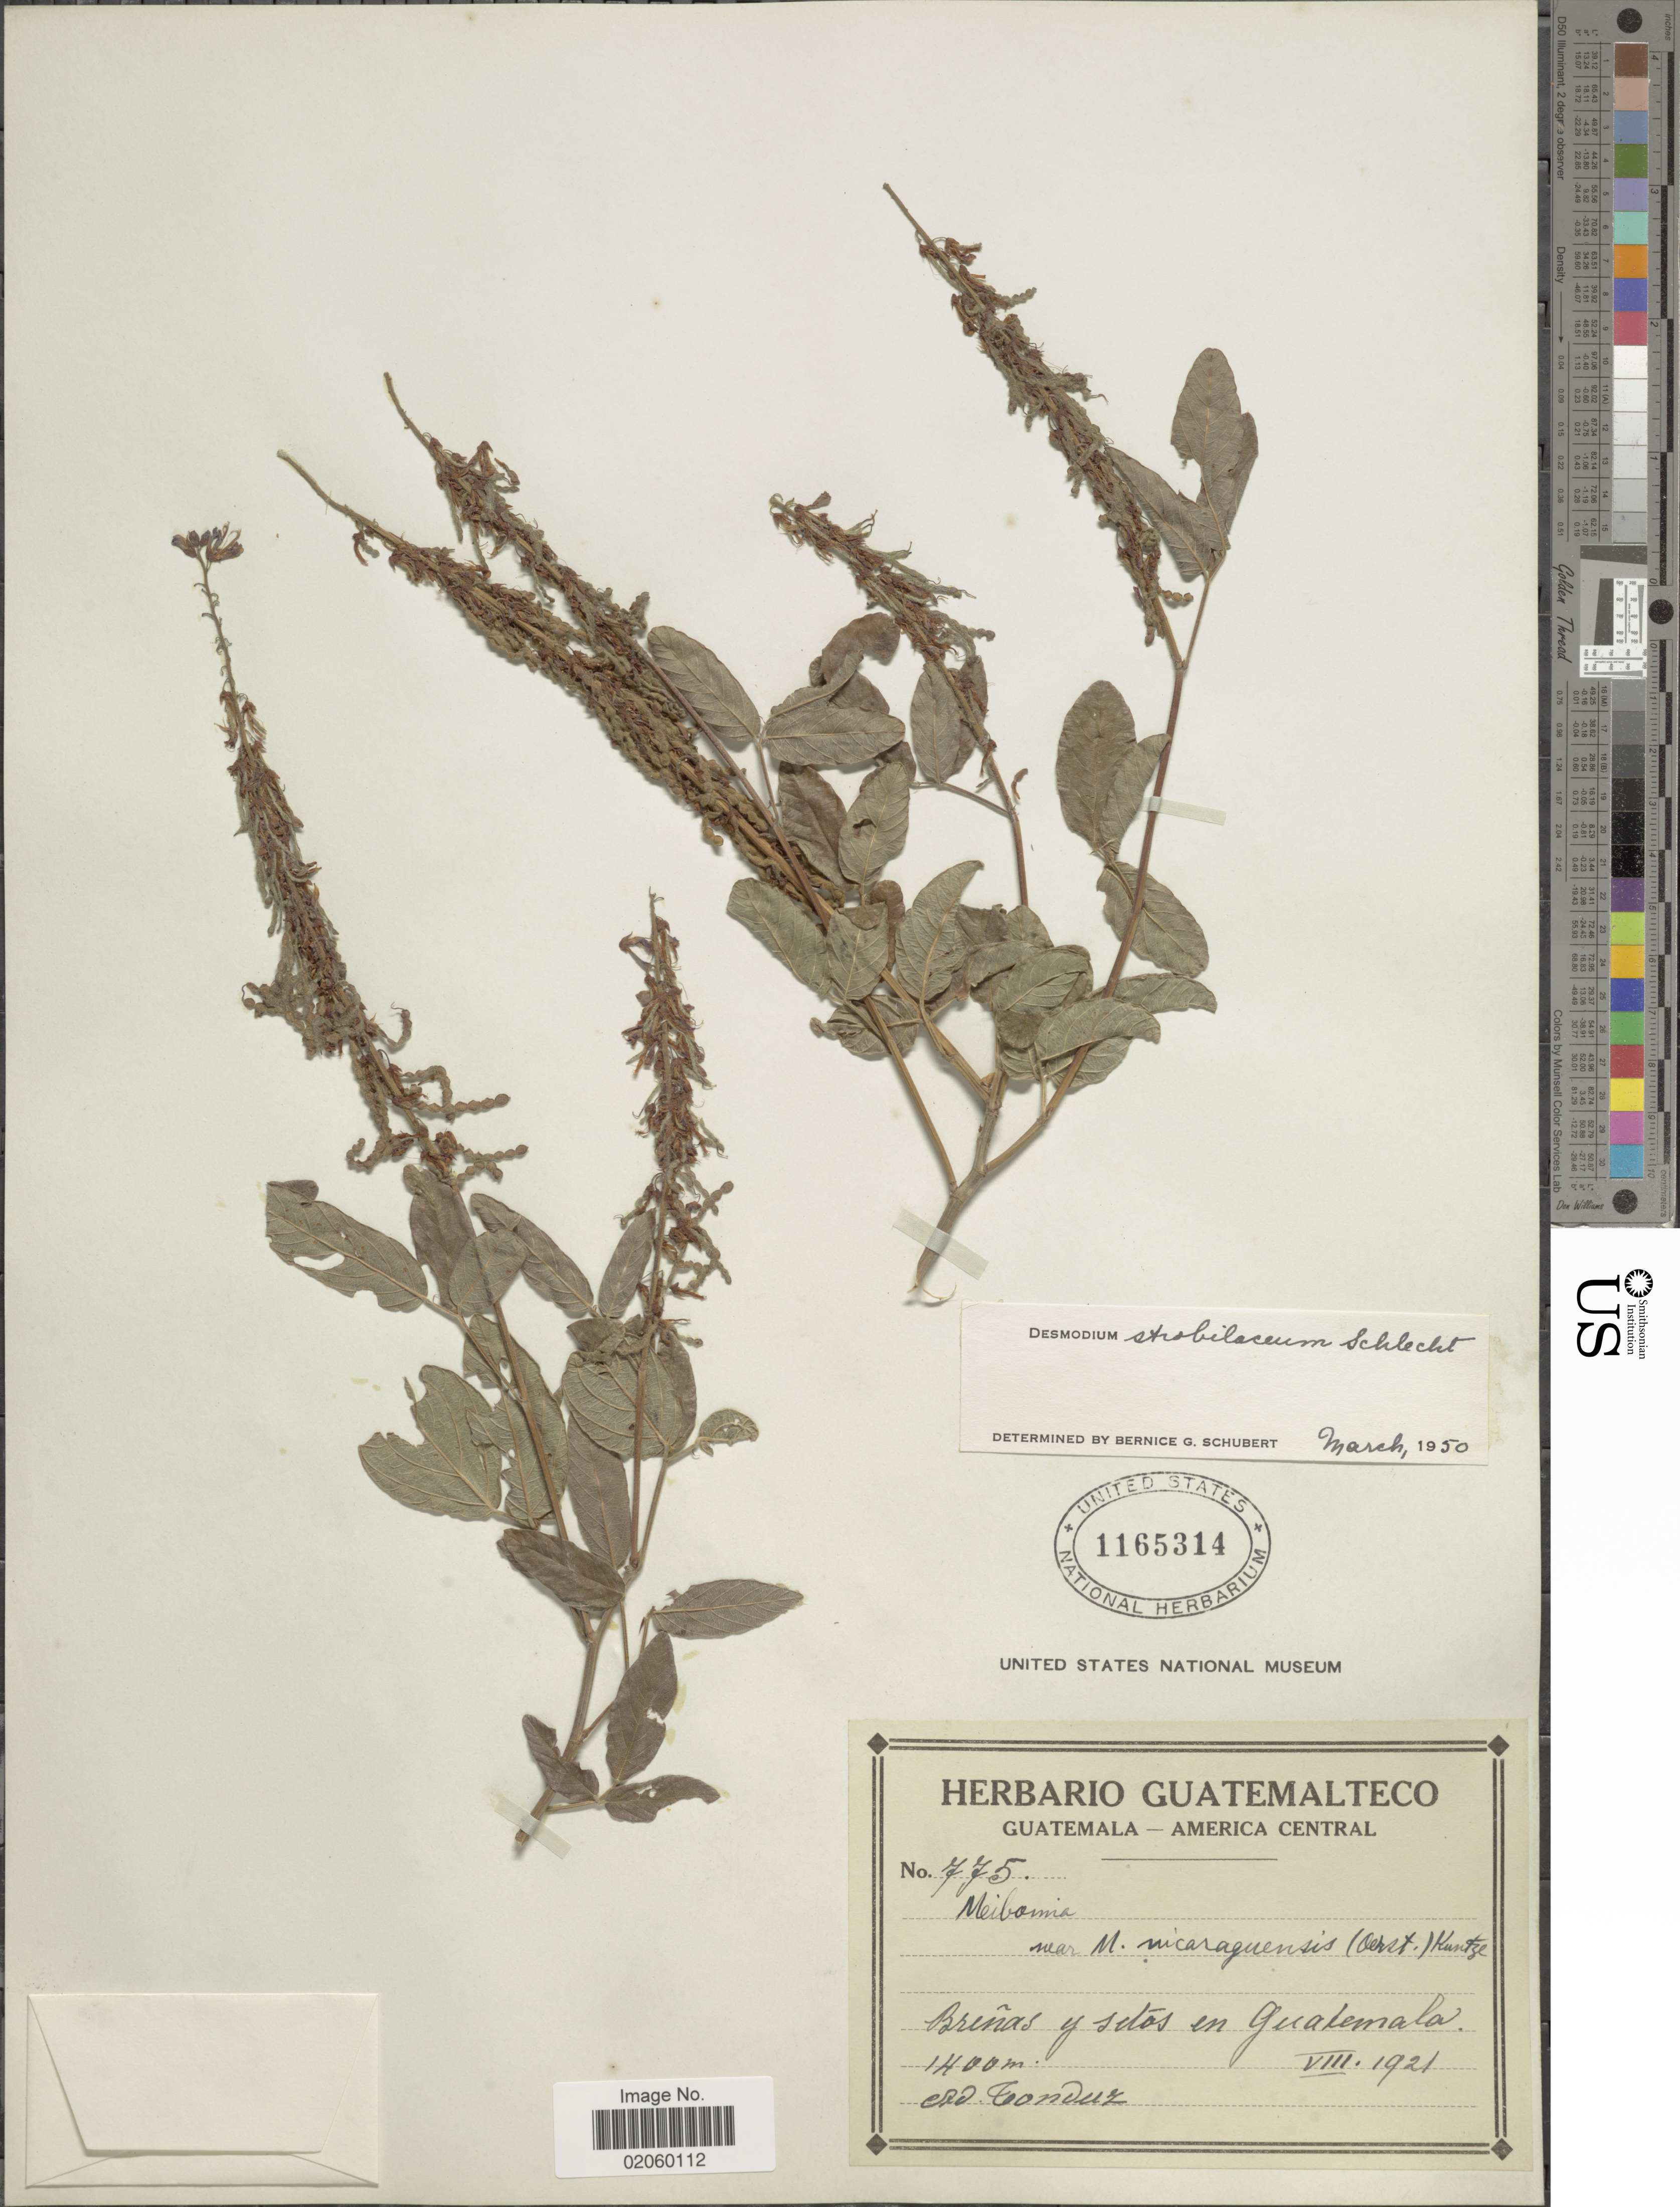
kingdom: Plantae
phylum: Tracheophyta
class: Magnoliopsida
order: Fabales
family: Fabaceae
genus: Desmodium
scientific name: Desmodium strobilaceum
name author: Schltdl.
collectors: A. Tonduz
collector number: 775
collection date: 1921-08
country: Guatemala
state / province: Guatemala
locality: Brenas y setos en Guatemala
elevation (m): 1400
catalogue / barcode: US 1165314